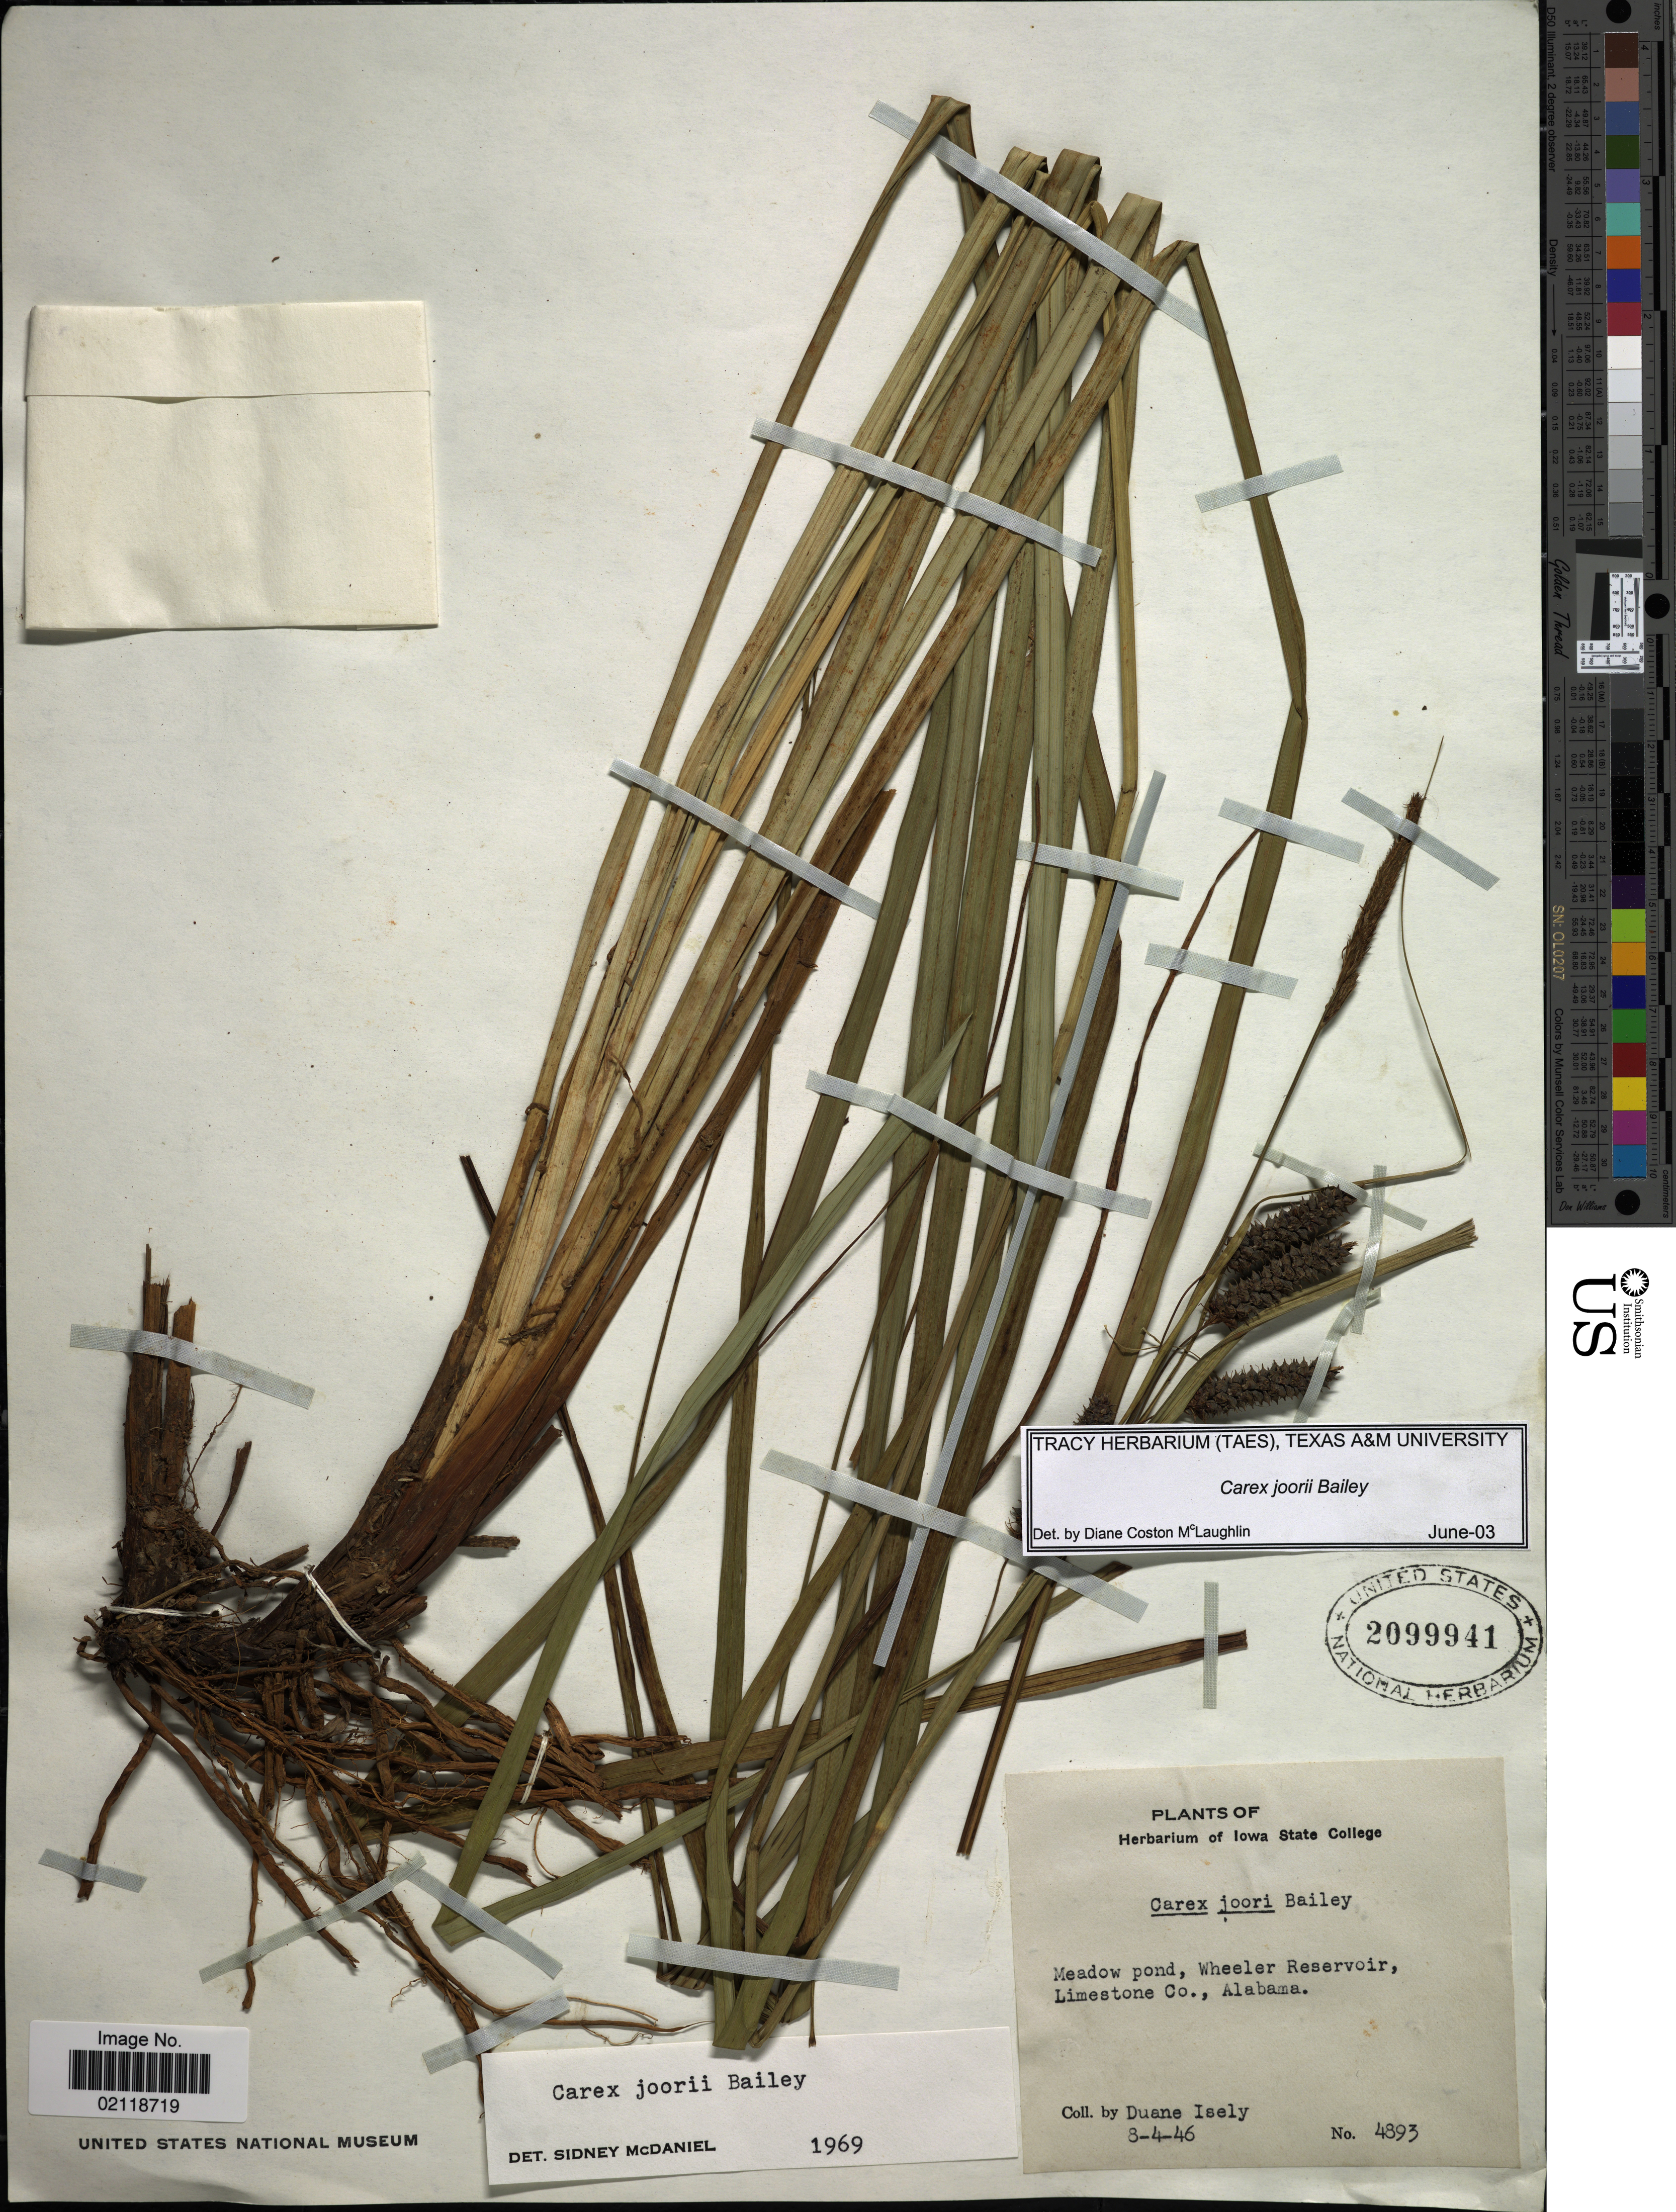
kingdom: Plantae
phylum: Tracheophyta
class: Liliopsida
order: Poales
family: Cyperaceae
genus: Carex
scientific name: Carex joorii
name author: L.H. Bailey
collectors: D. Isely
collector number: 4893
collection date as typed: Transcribed d/m/y: 4/8/46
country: United States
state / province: Alabama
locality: Meadow pond, Wheeler Reservoir, Limestone Co.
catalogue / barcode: US 2099941